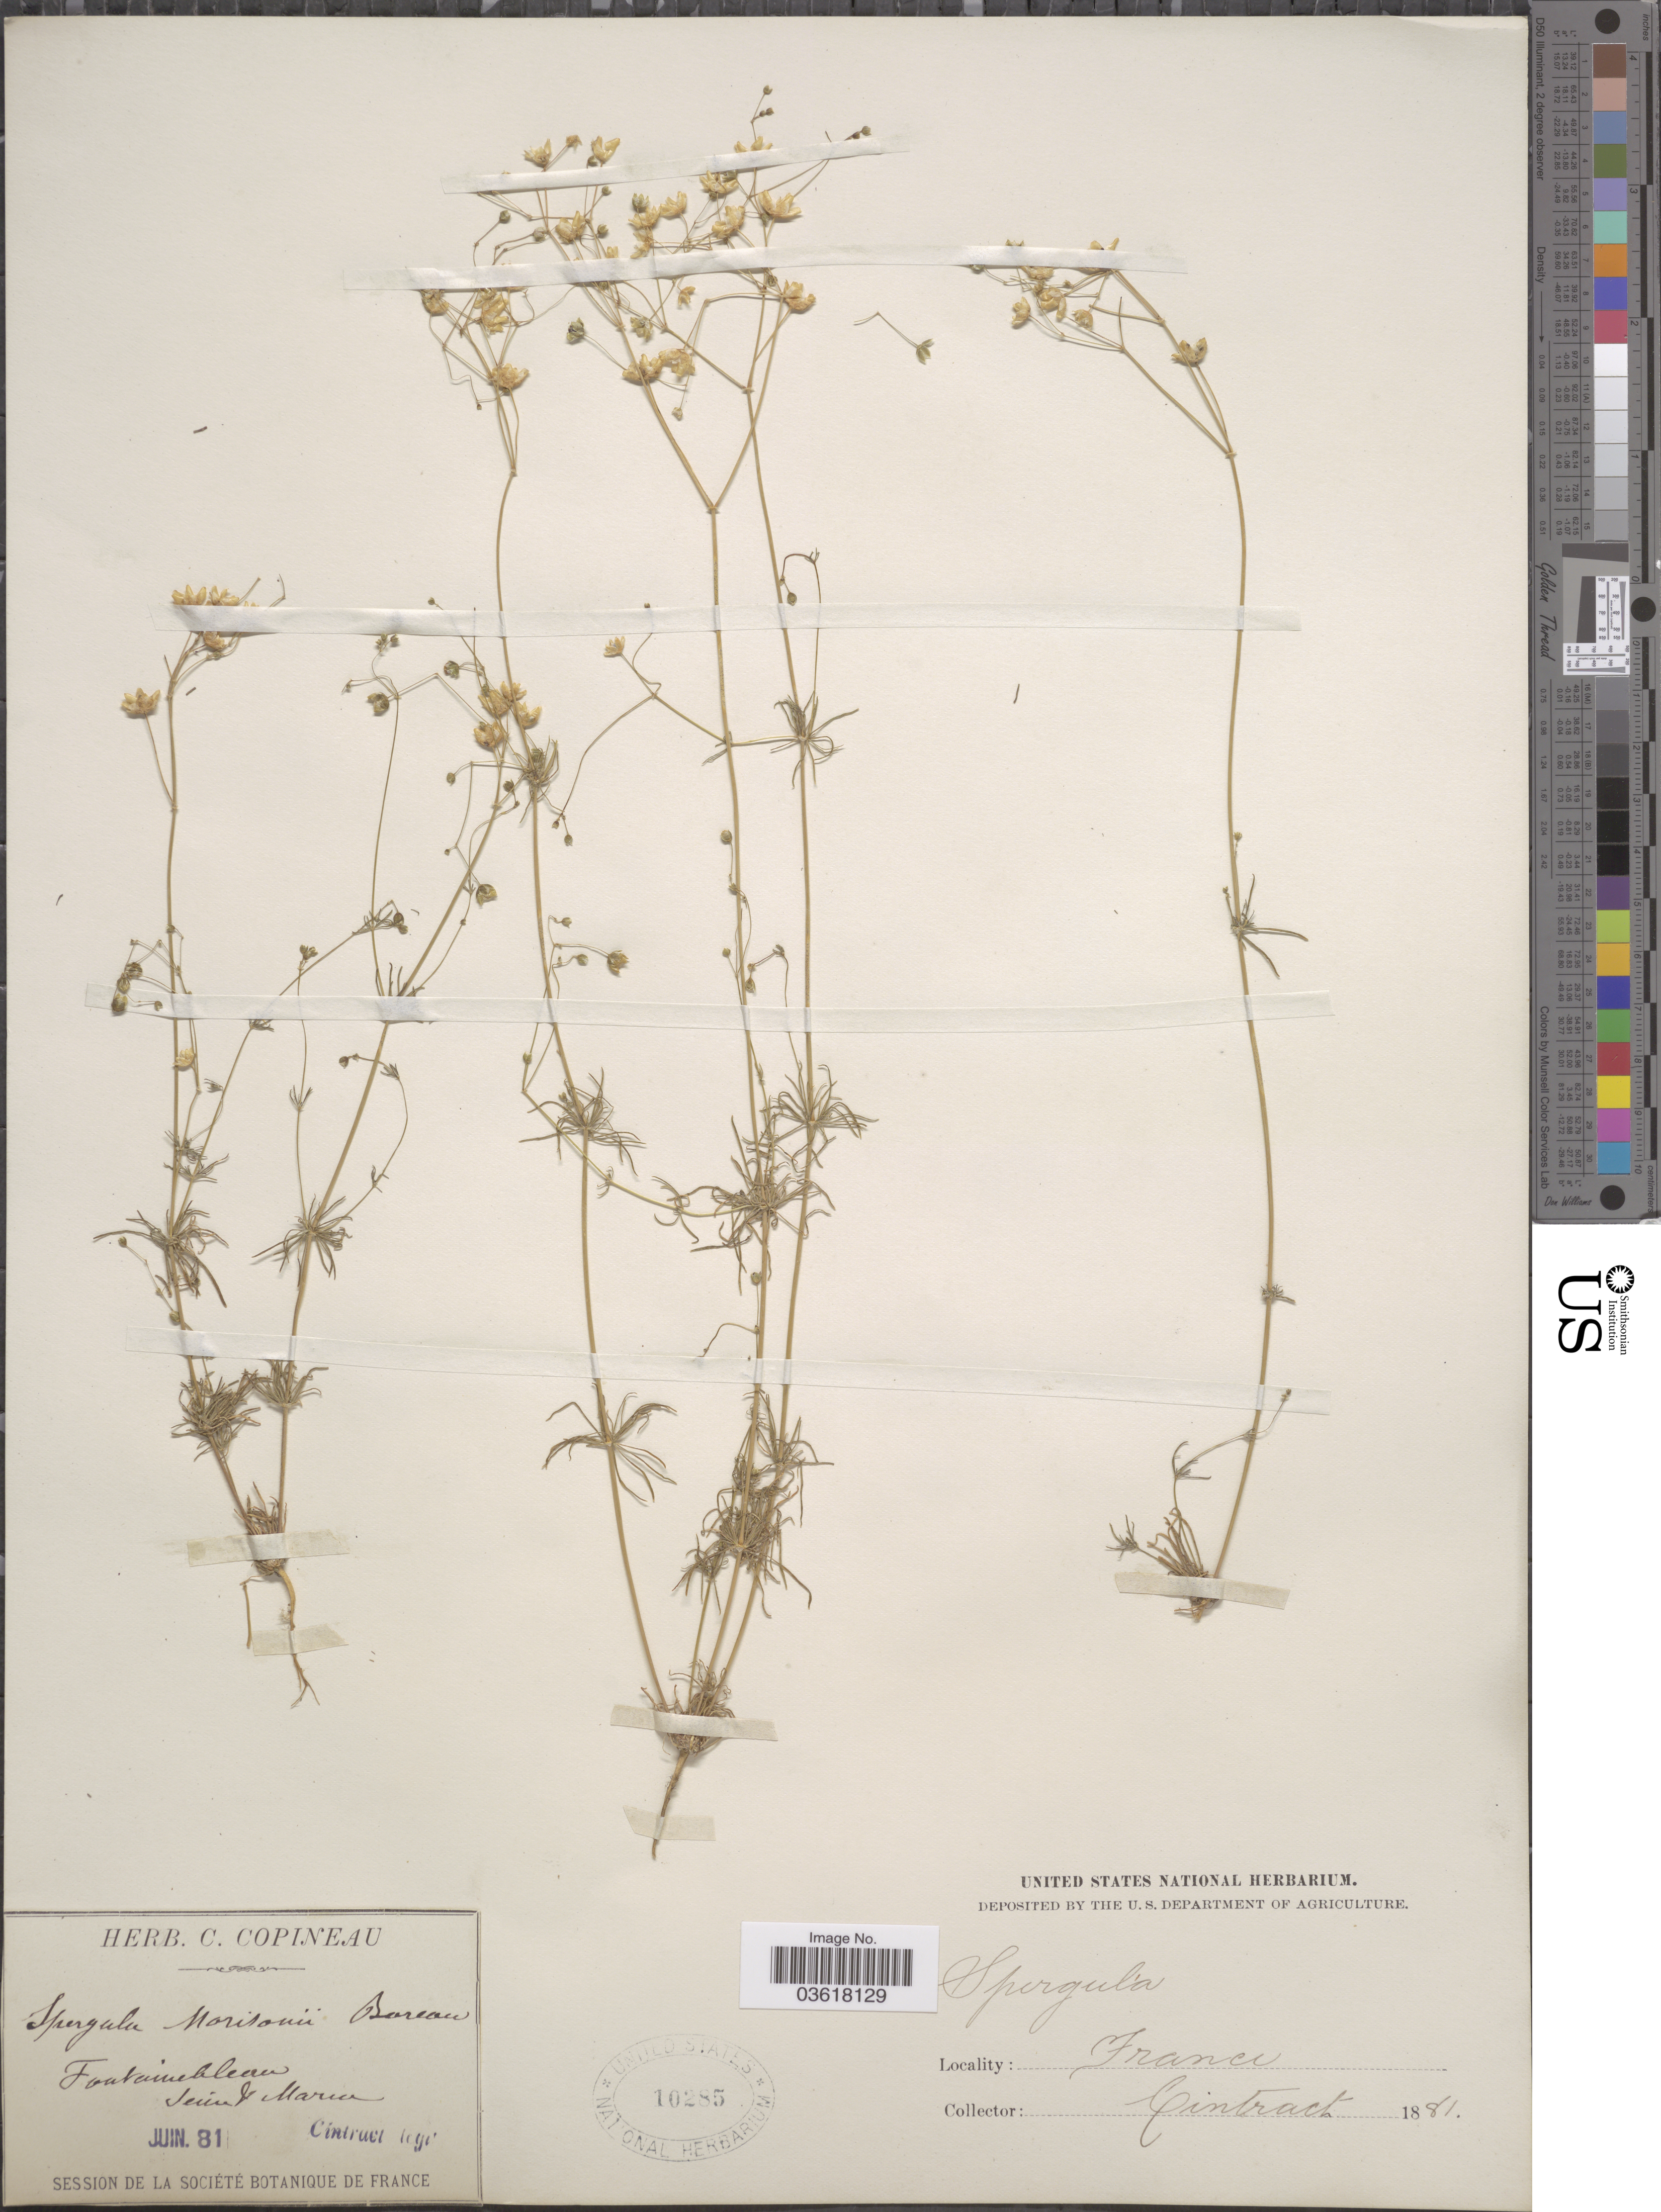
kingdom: Plantae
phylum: Tracheophyta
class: Magnoliopsida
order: Caryophyllales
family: Caryophyllaceae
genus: Spergula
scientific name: Spergula morisonii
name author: Boreau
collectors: Cintract, --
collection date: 1881-06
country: France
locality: Fontainebleau. Seine & Maria.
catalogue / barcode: US 10285